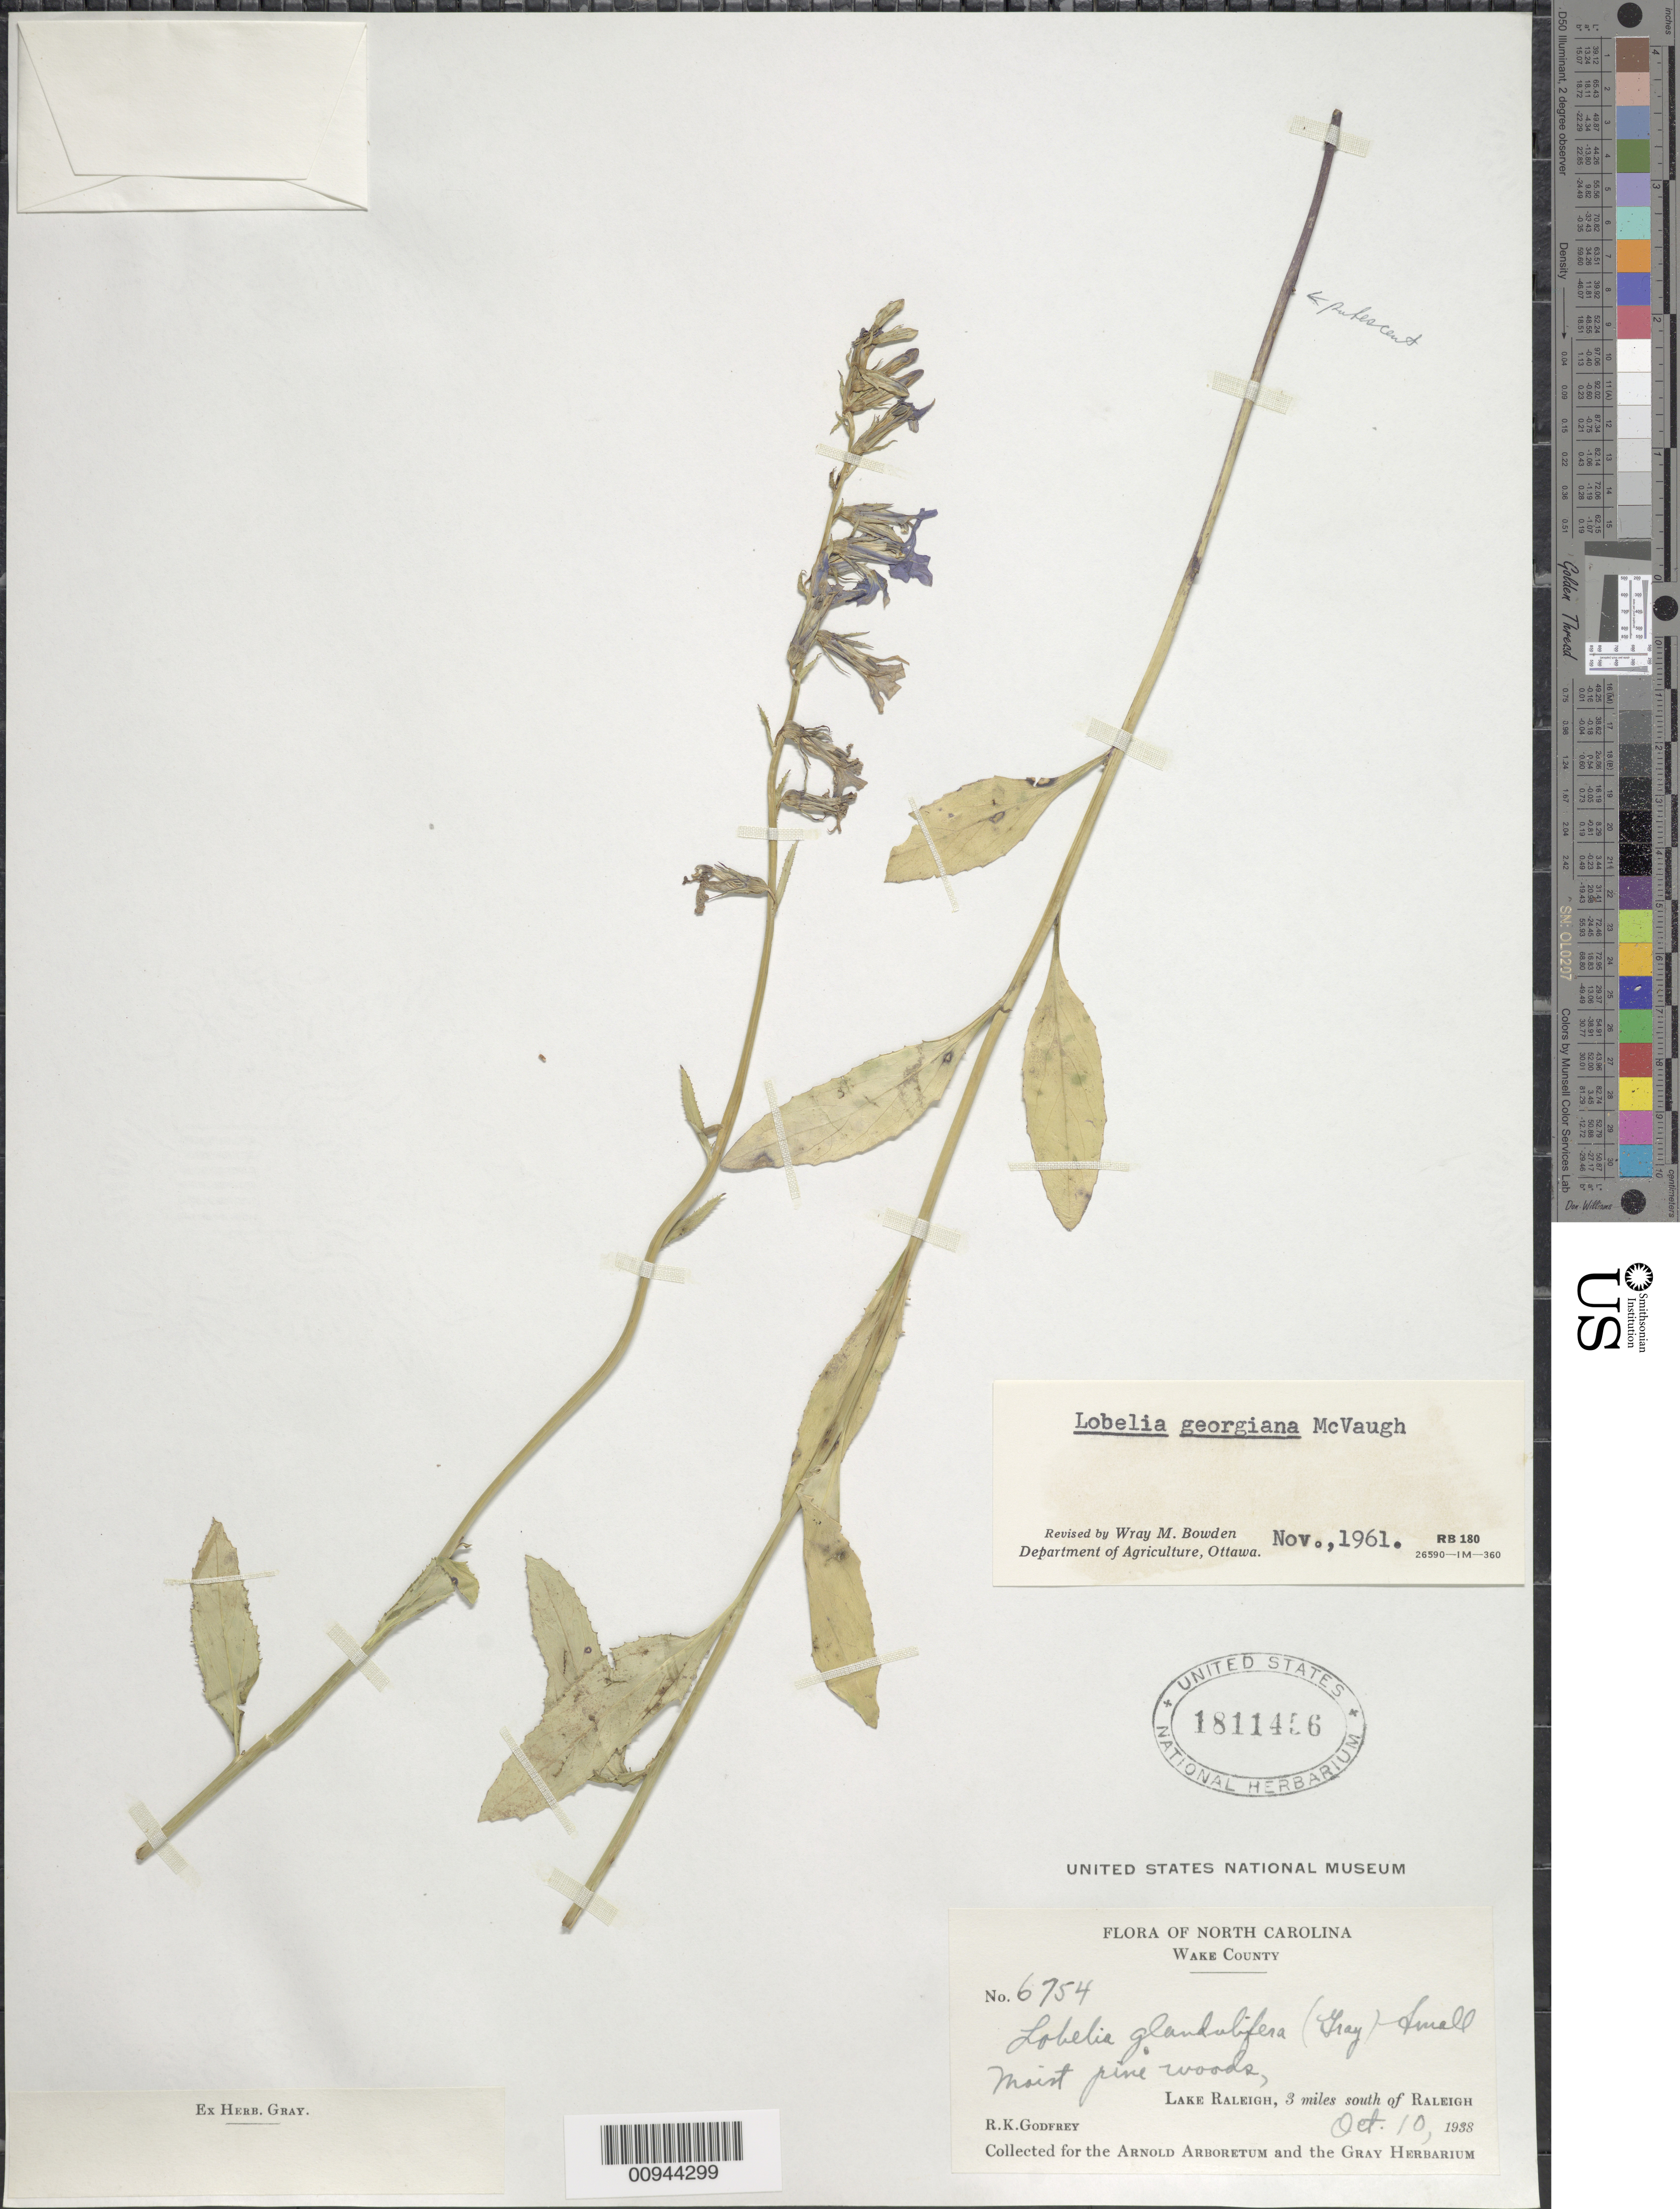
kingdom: Plantae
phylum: Tracheophyta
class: Magnoliopsida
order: Asterales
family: Campanulaceae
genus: Lobelia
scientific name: Lobelia georgiana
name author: McVaugh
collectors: R. K. Godfrey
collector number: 6754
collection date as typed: Oct. 10, 1938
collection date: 1938-10-10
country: United States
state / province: North Carolina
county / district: Wake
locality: Lake Raleigh, 3 miles south of Raleigh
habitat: moist pine woods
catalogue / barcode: US 1811456